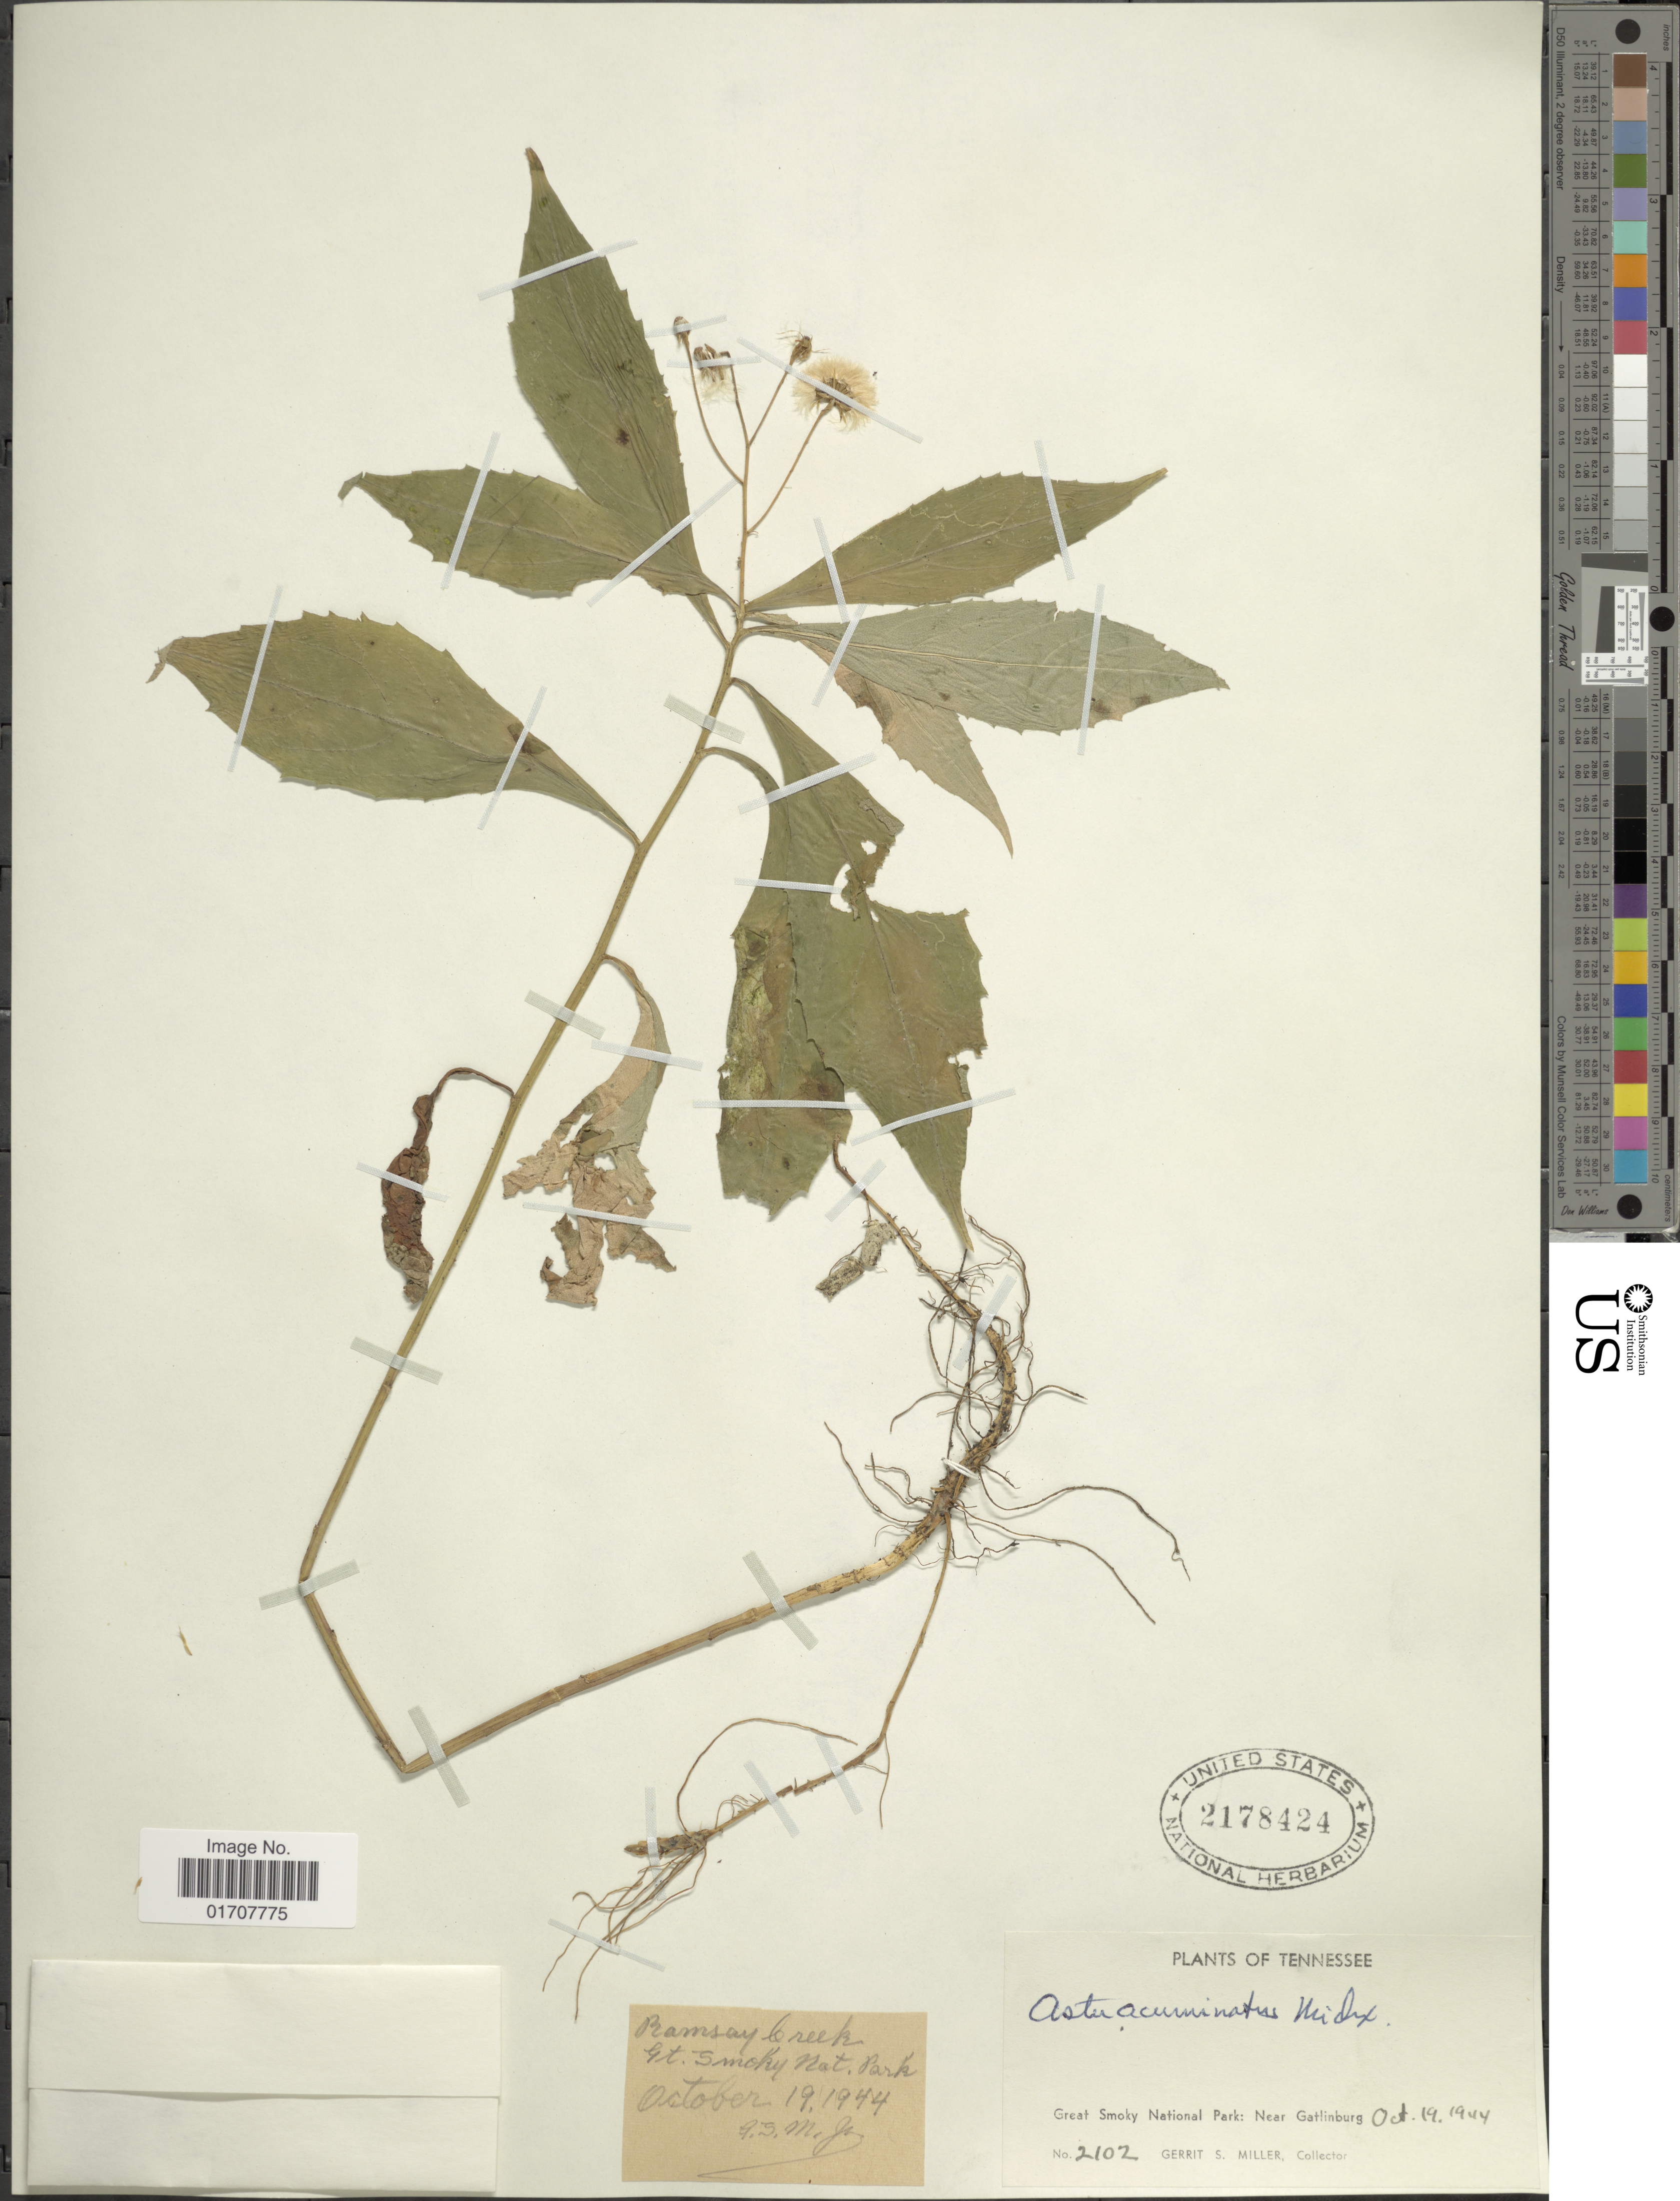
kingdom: Plantae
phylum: Tracheophyta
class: Magnoliopsida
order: Asterales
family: Asteraceae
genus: Oclemena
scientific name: Oclemena acuminata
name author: (Michx.) Greene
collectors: G. S. Miller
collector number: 2102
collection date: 1944-10-19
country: United States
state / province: Tennessee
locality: Great Smoky National Park: near Gatlinburg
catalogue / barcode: US 2178424